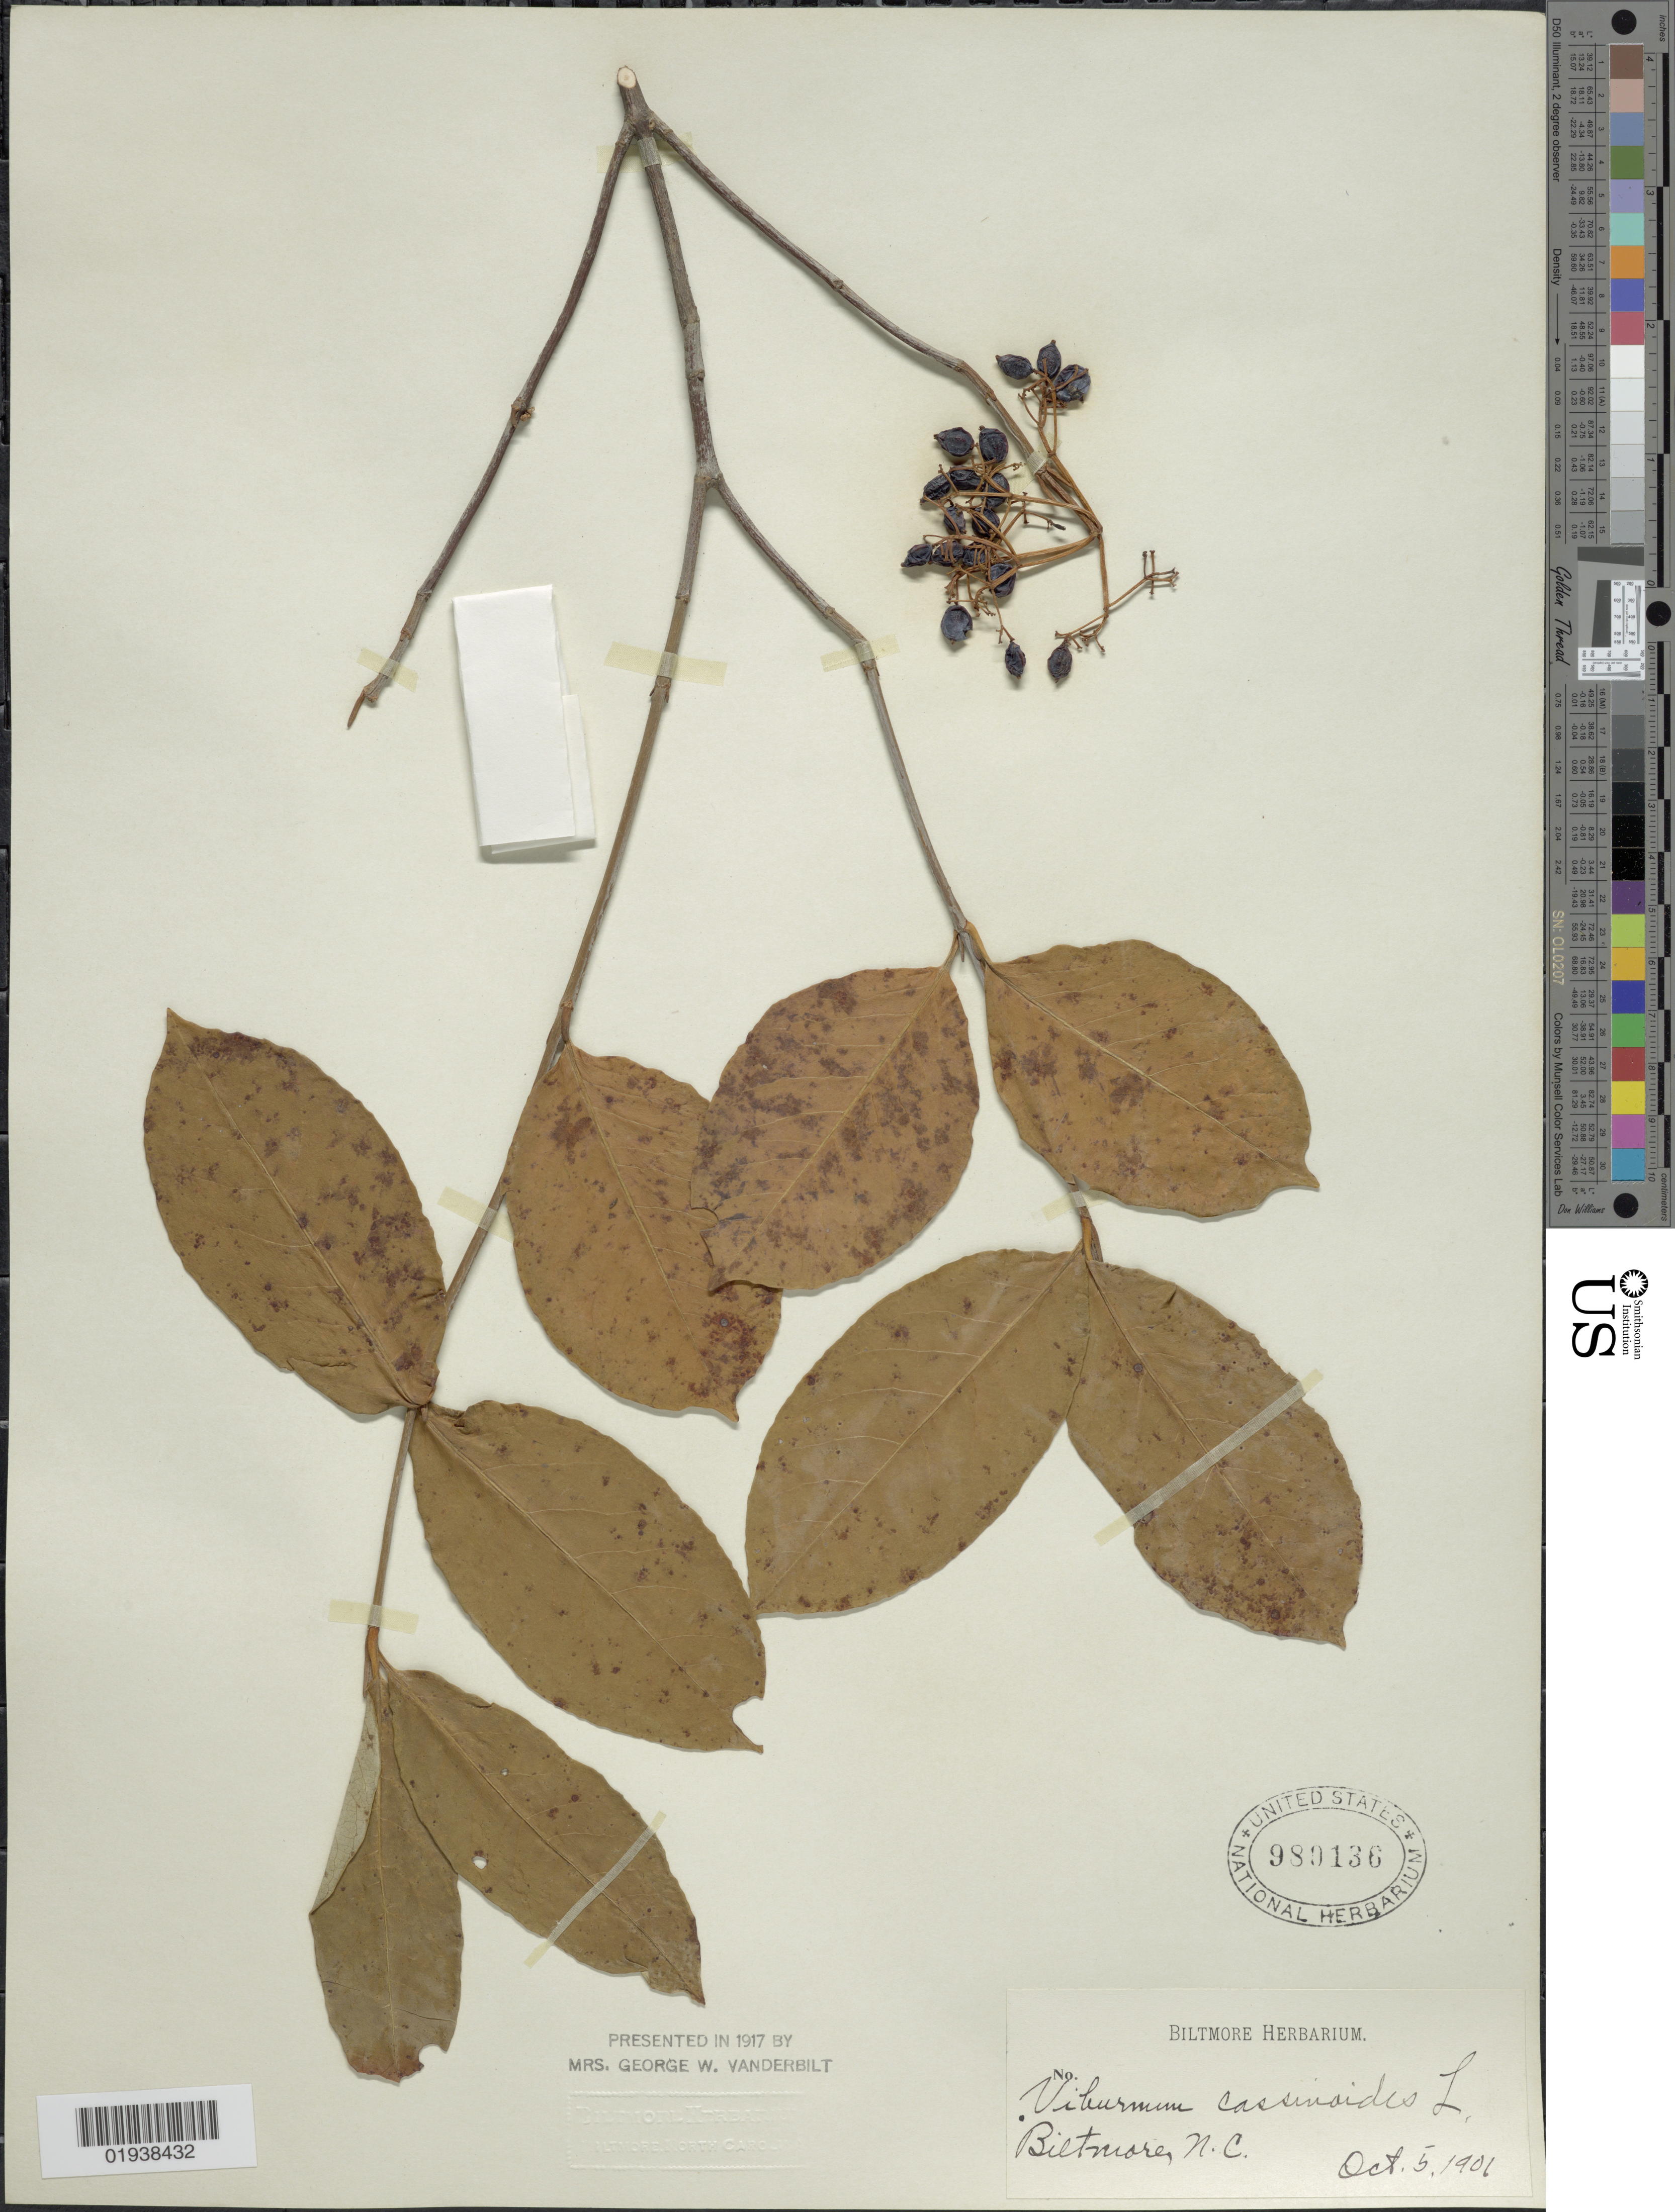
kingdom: Plantae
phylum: Tracheophyta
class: Magnoliopsida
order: Dipsacales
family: Viburnaceae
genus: Viburnum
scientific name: Viburnum cassinoides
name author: L.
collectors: ex herb. Biltmore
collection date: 1901-10-05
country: United States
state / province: North Carolina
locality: Biltmore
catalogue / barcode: US 980136